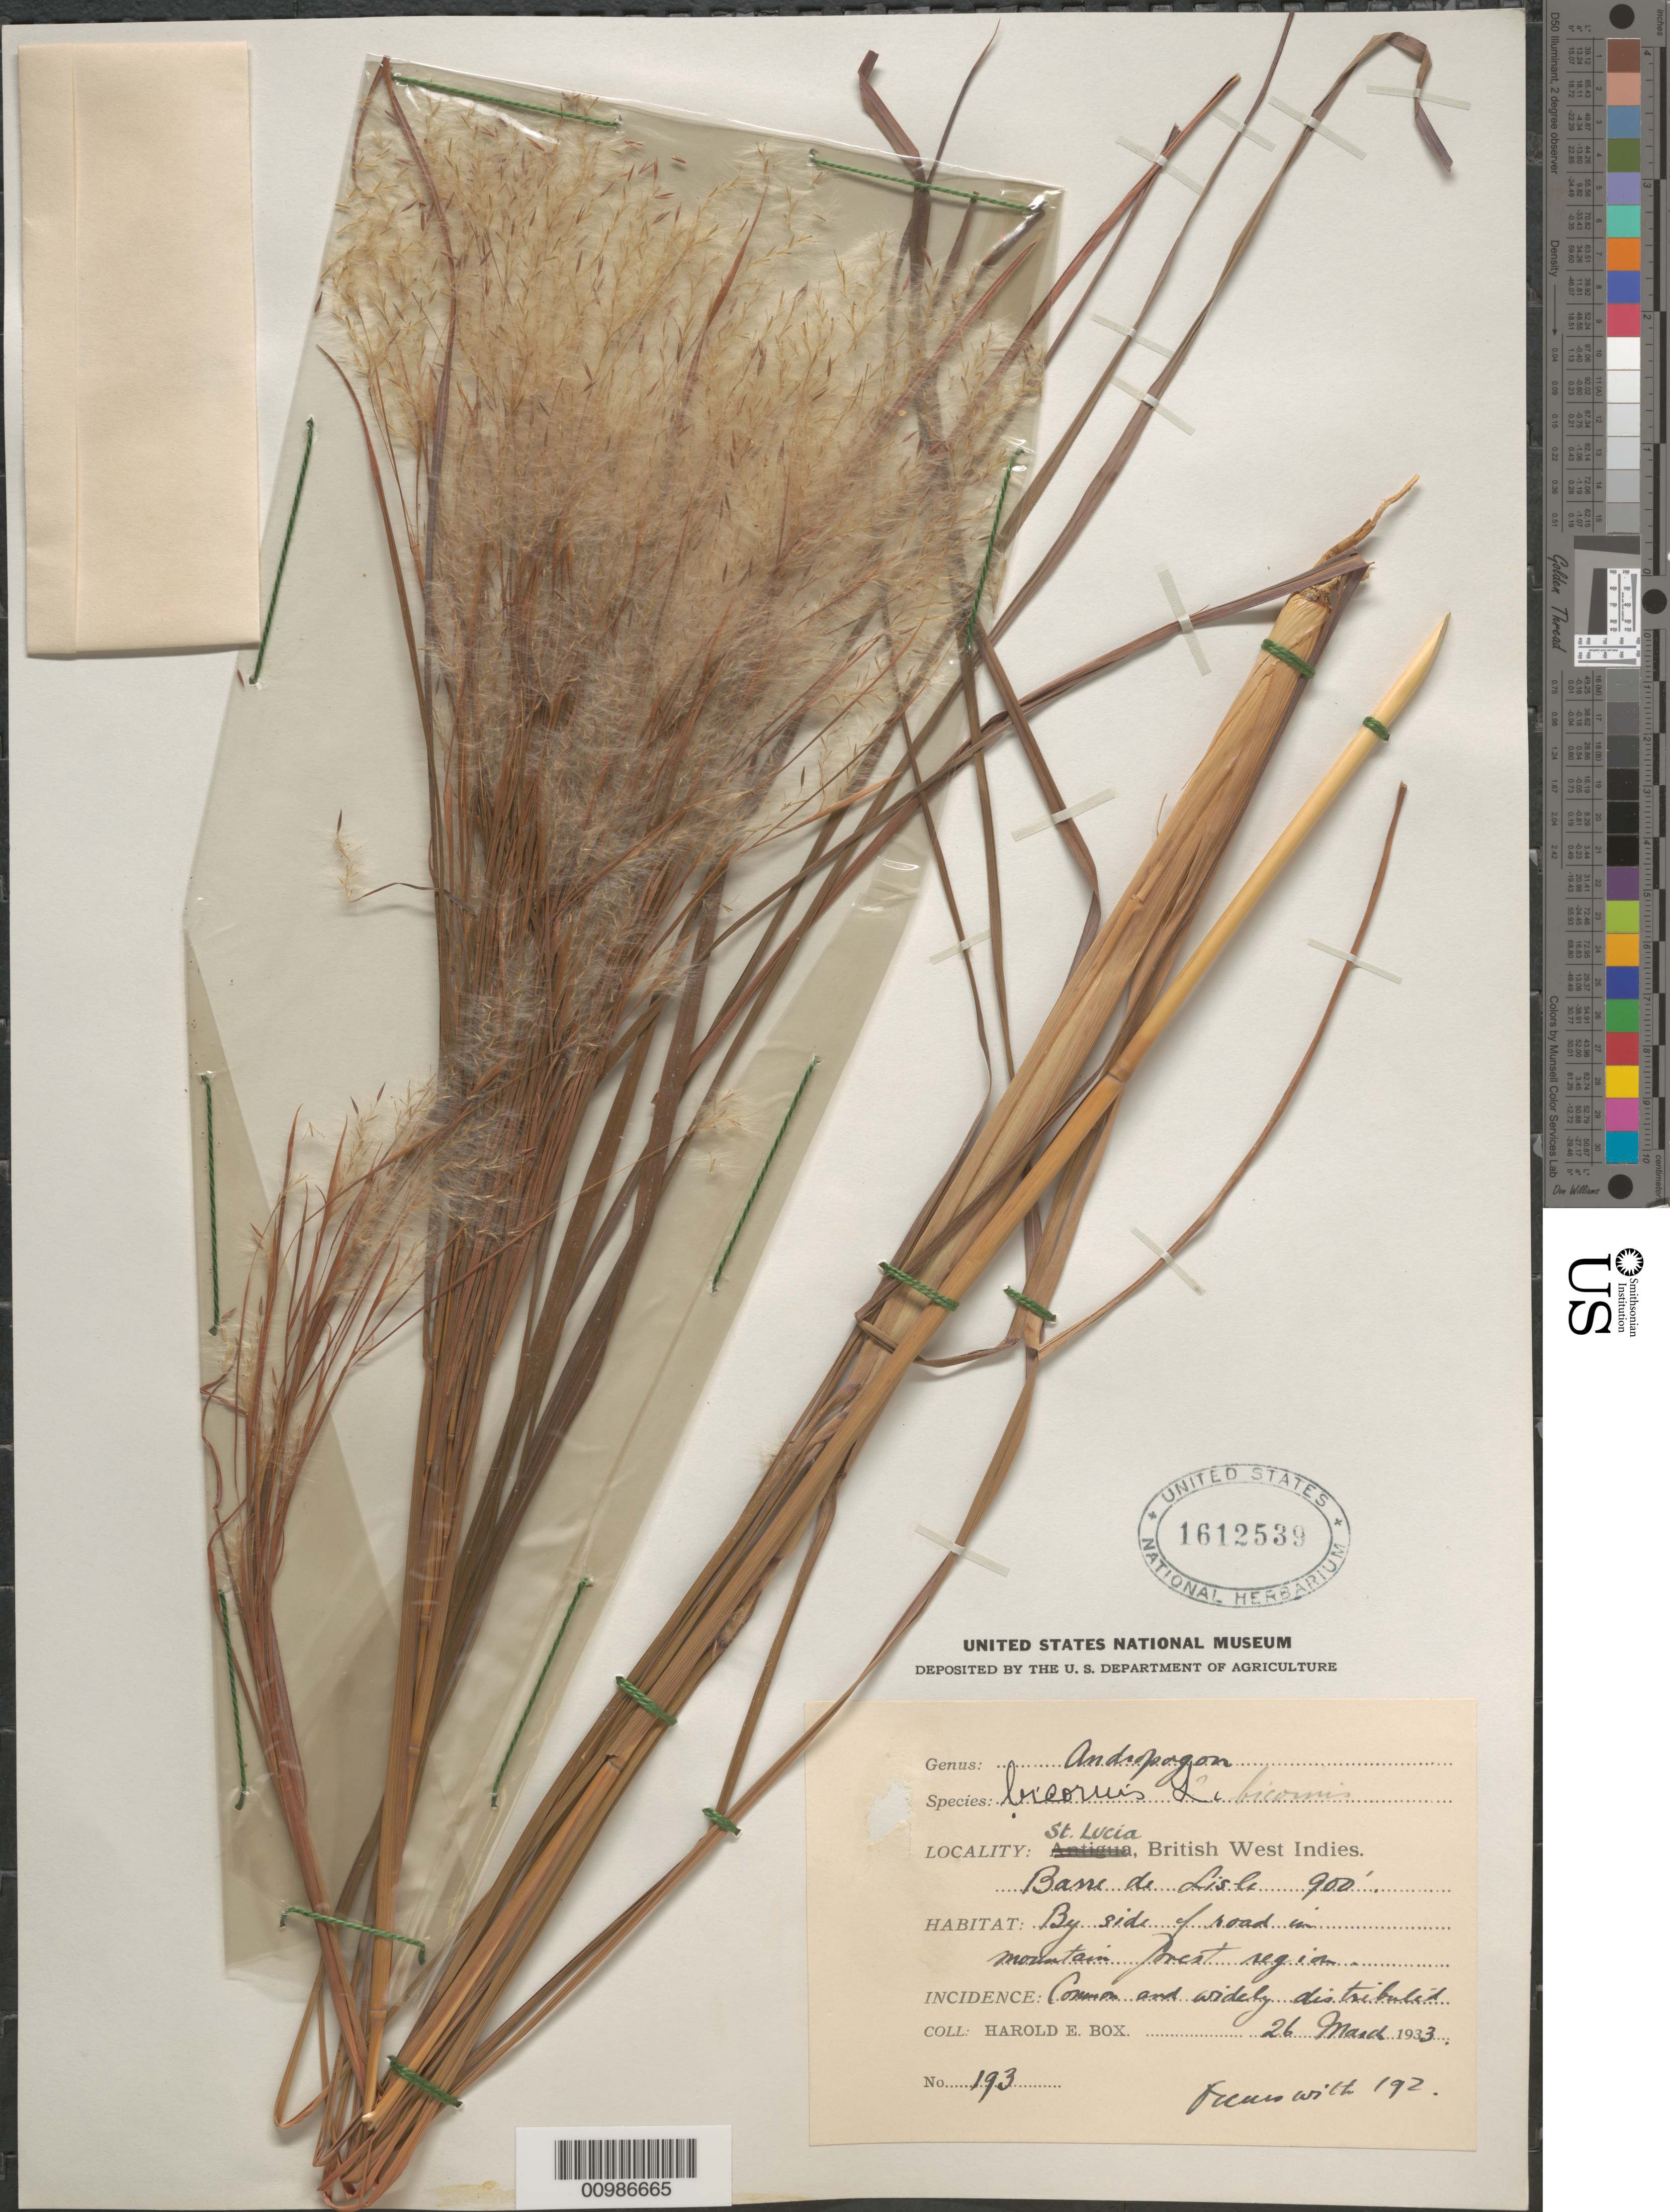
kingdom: Plantae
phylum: Tracheophyta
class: Liliopsida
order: Poales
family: Poaceae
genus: Andropogon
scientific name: Andropogon bicornis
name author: L.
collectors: H. E. Box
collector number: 193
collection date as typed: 26 Mar 1933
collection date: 1933-03-26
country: St. Lucia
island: St. Lucia I.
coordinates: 0 N, 0 E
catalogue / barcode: US 1612539